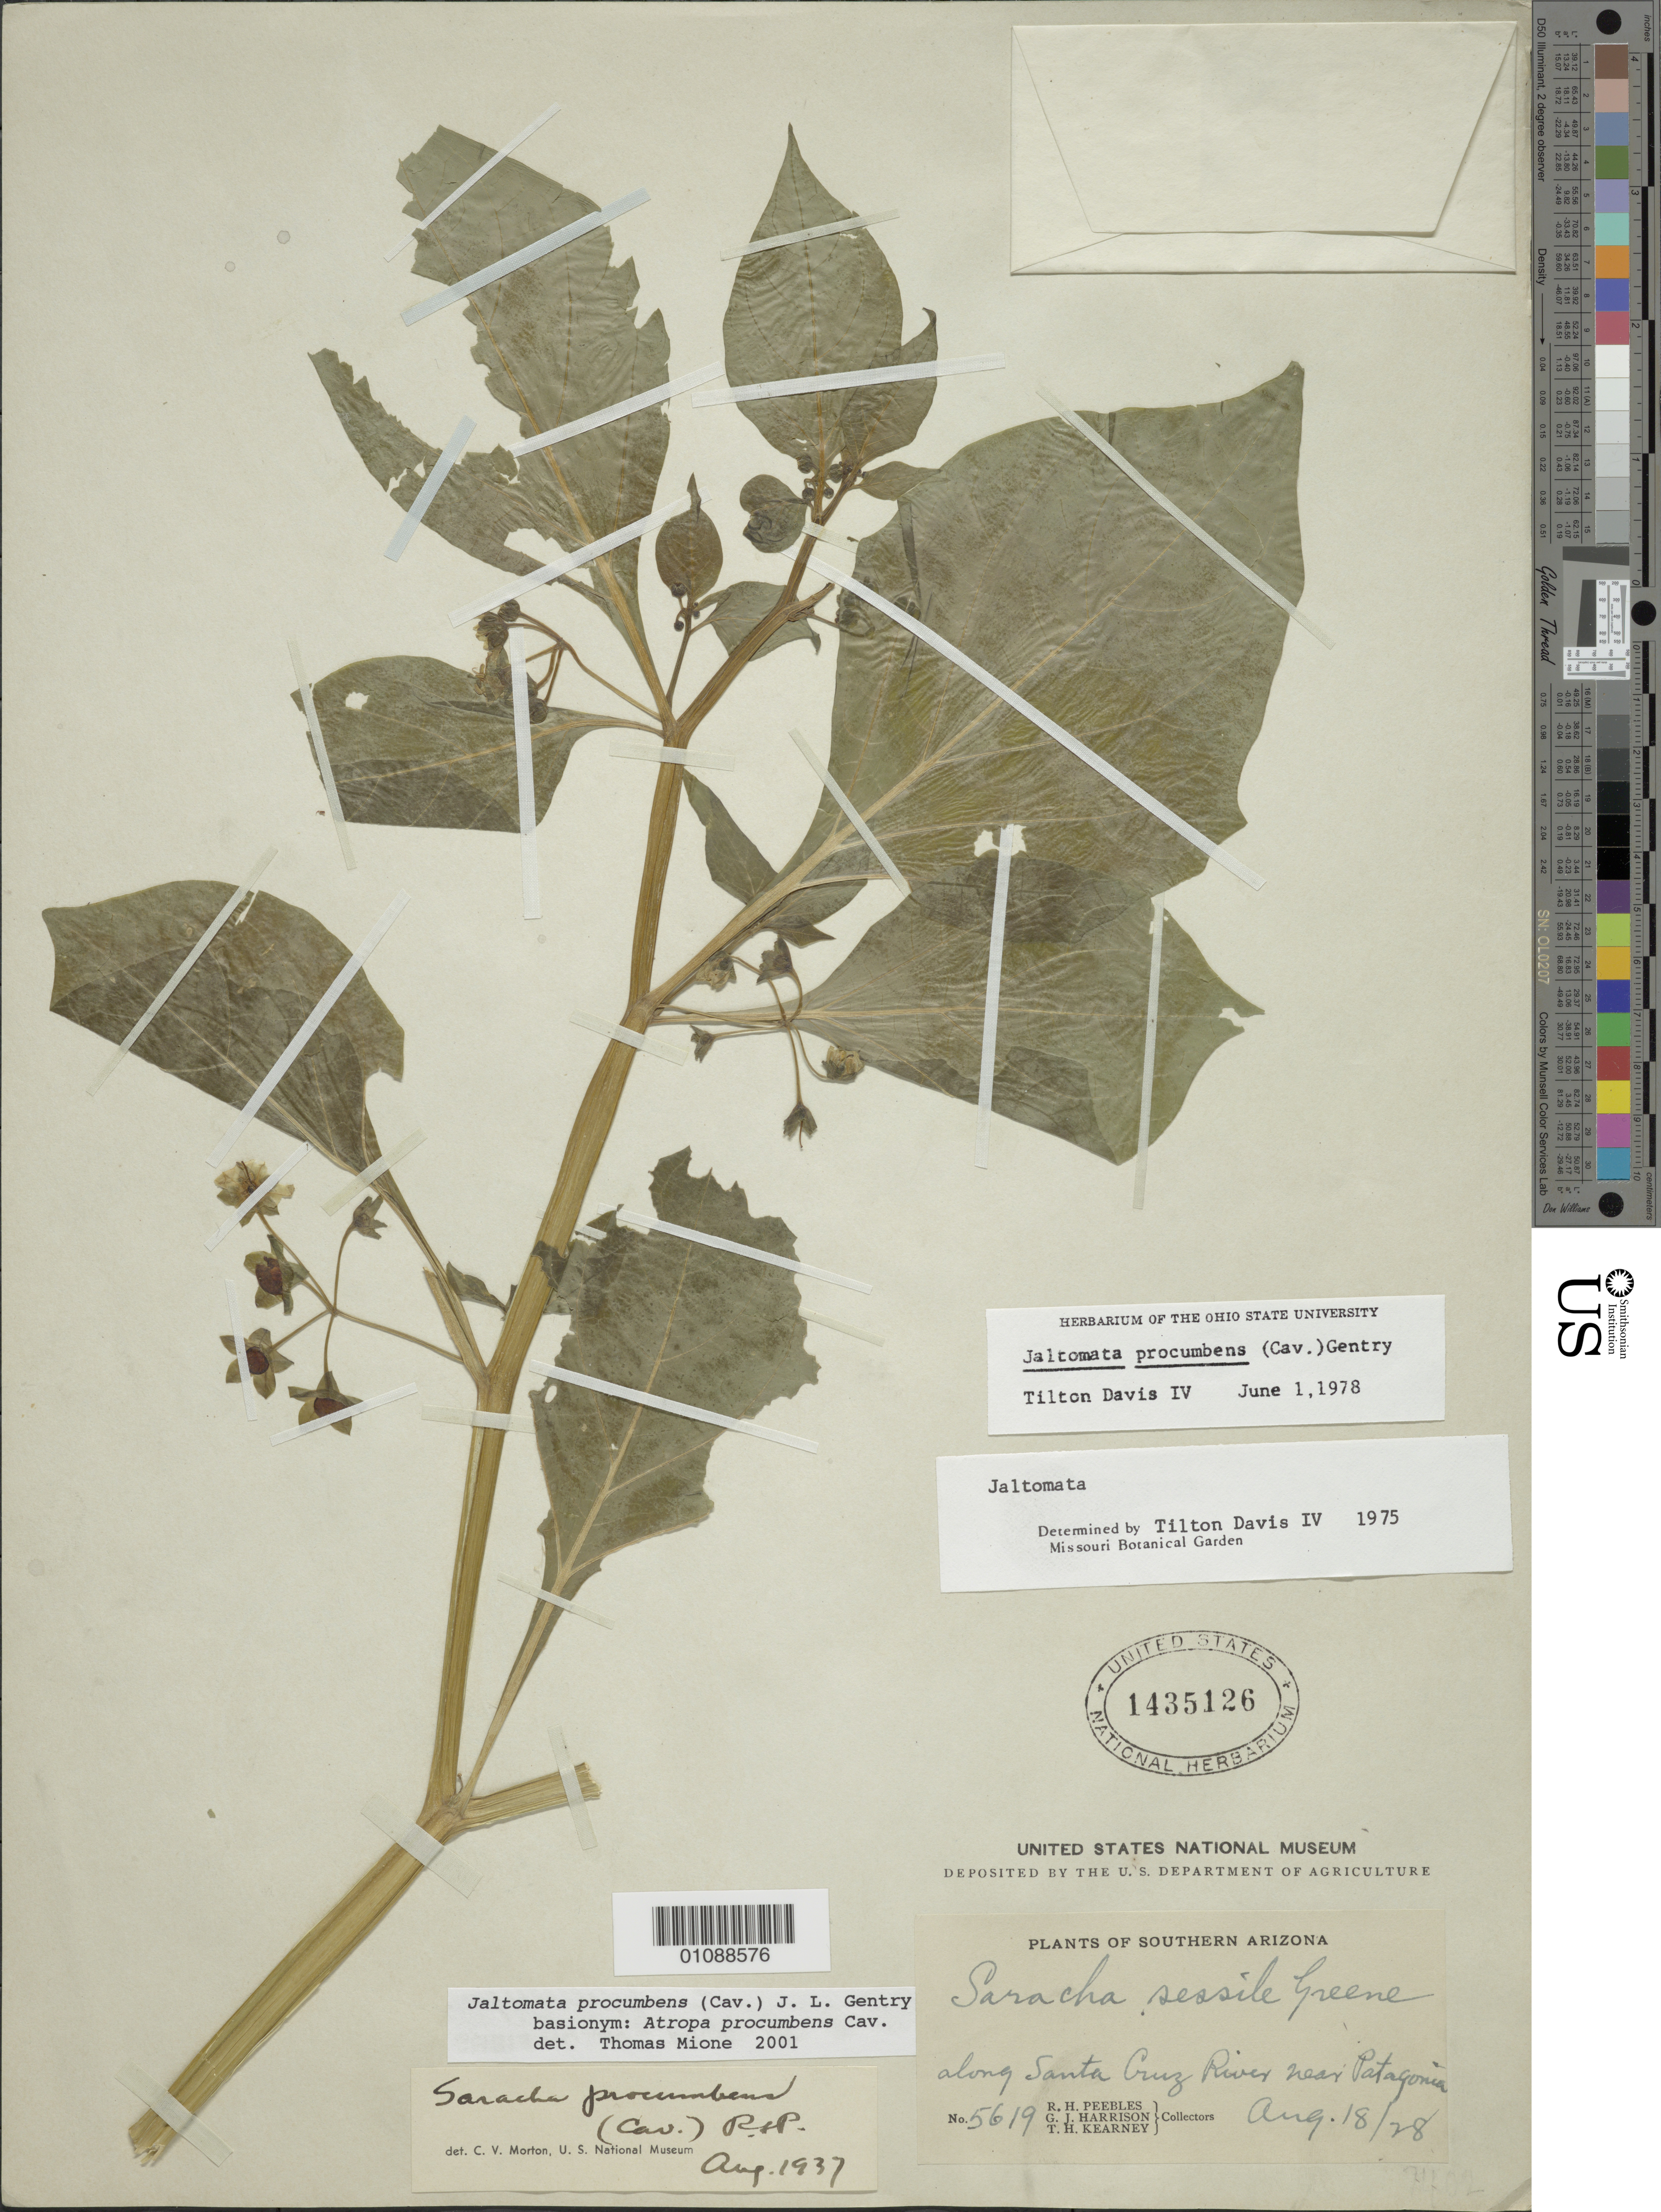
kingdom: Plantae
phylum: Tracheophyta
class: Magnoliopsida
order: Solanales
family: Solanaceae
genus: Jaltomata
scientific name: Jaltomata procumbens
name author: (Cav.) J.L. Gentry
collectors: R. H. Peebles, G. J. Harrison & T. H. Kearney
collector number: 5619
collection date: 1928-08-18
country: United States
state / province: Arizona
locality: Southern Arizona, along Santa Cruz River near Patagonia.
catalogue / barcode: US 1435126